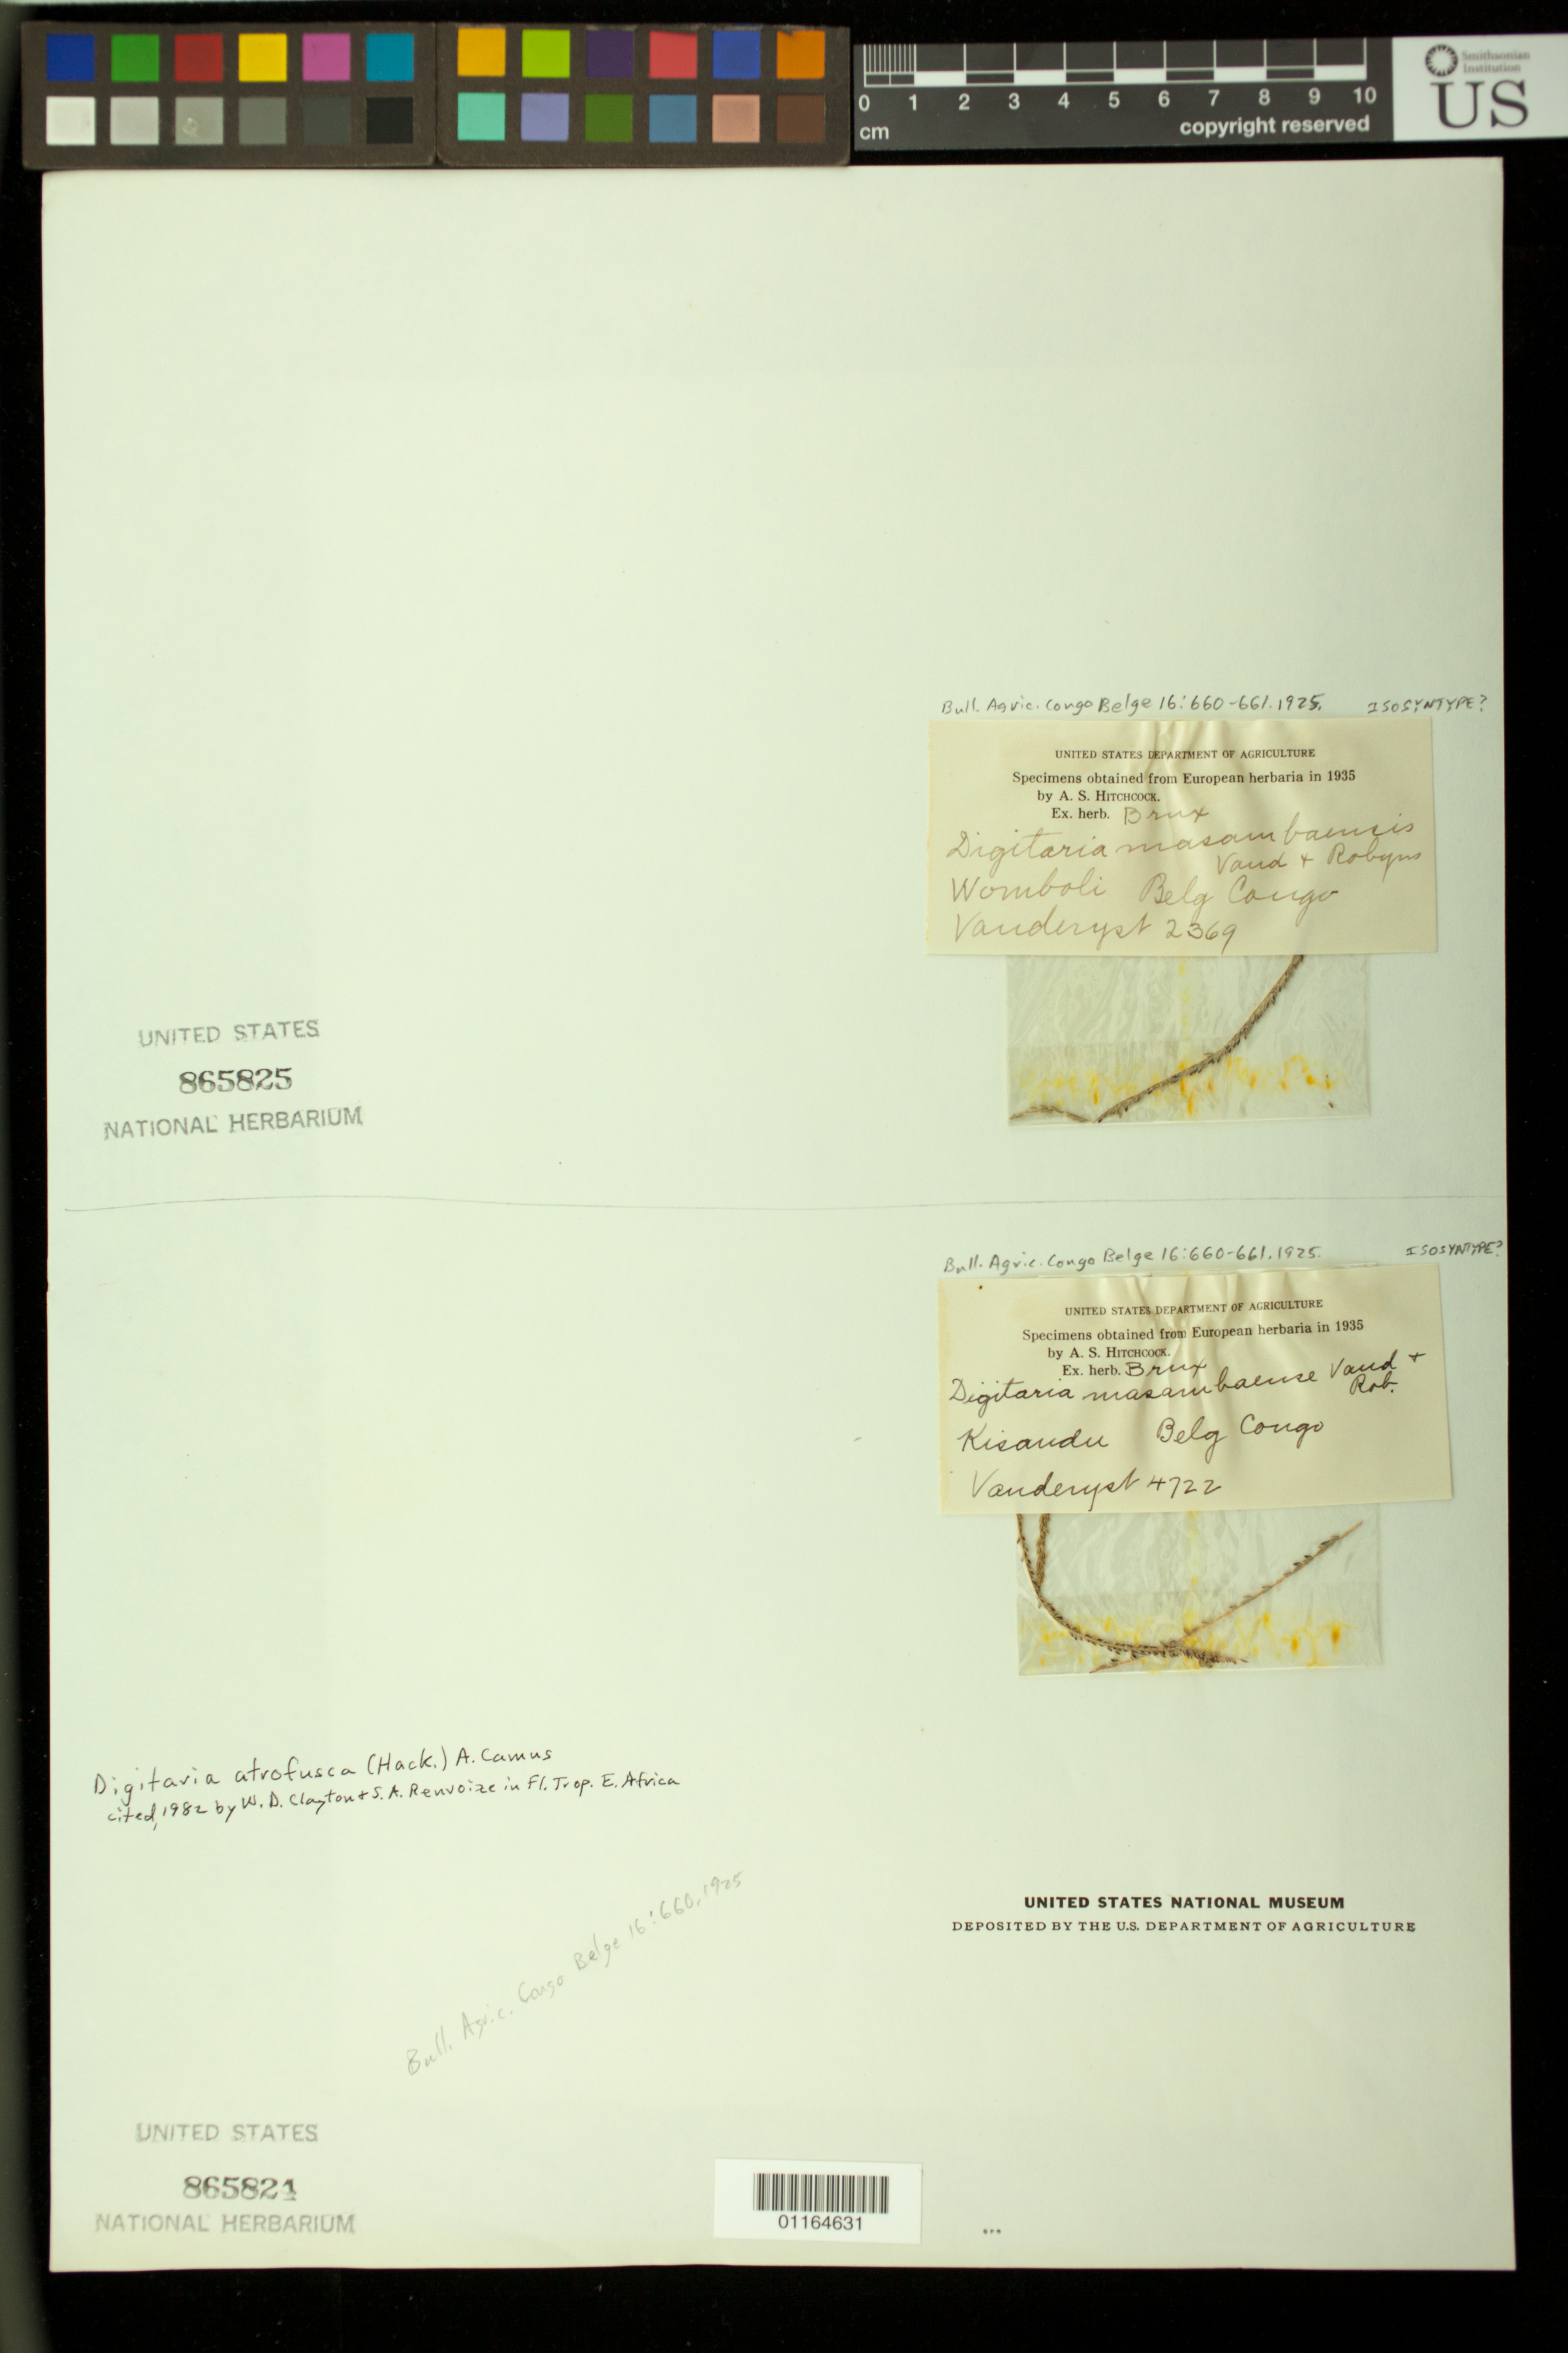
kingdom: Plantae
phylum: Tracheophyta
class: Liliopsida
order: Poales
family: Poaceae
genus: Digitaria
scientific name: Digitaria masambaensis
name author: Vanderyst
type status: Possible Type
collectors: H. J. R. Vanderyst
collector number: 2369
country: Congo, Democratic Republic of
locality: Womboli, Bel. Congo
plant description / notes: Fragmentary material of type (?) specimen ex herb. Brussels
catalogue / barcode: US 865825-2